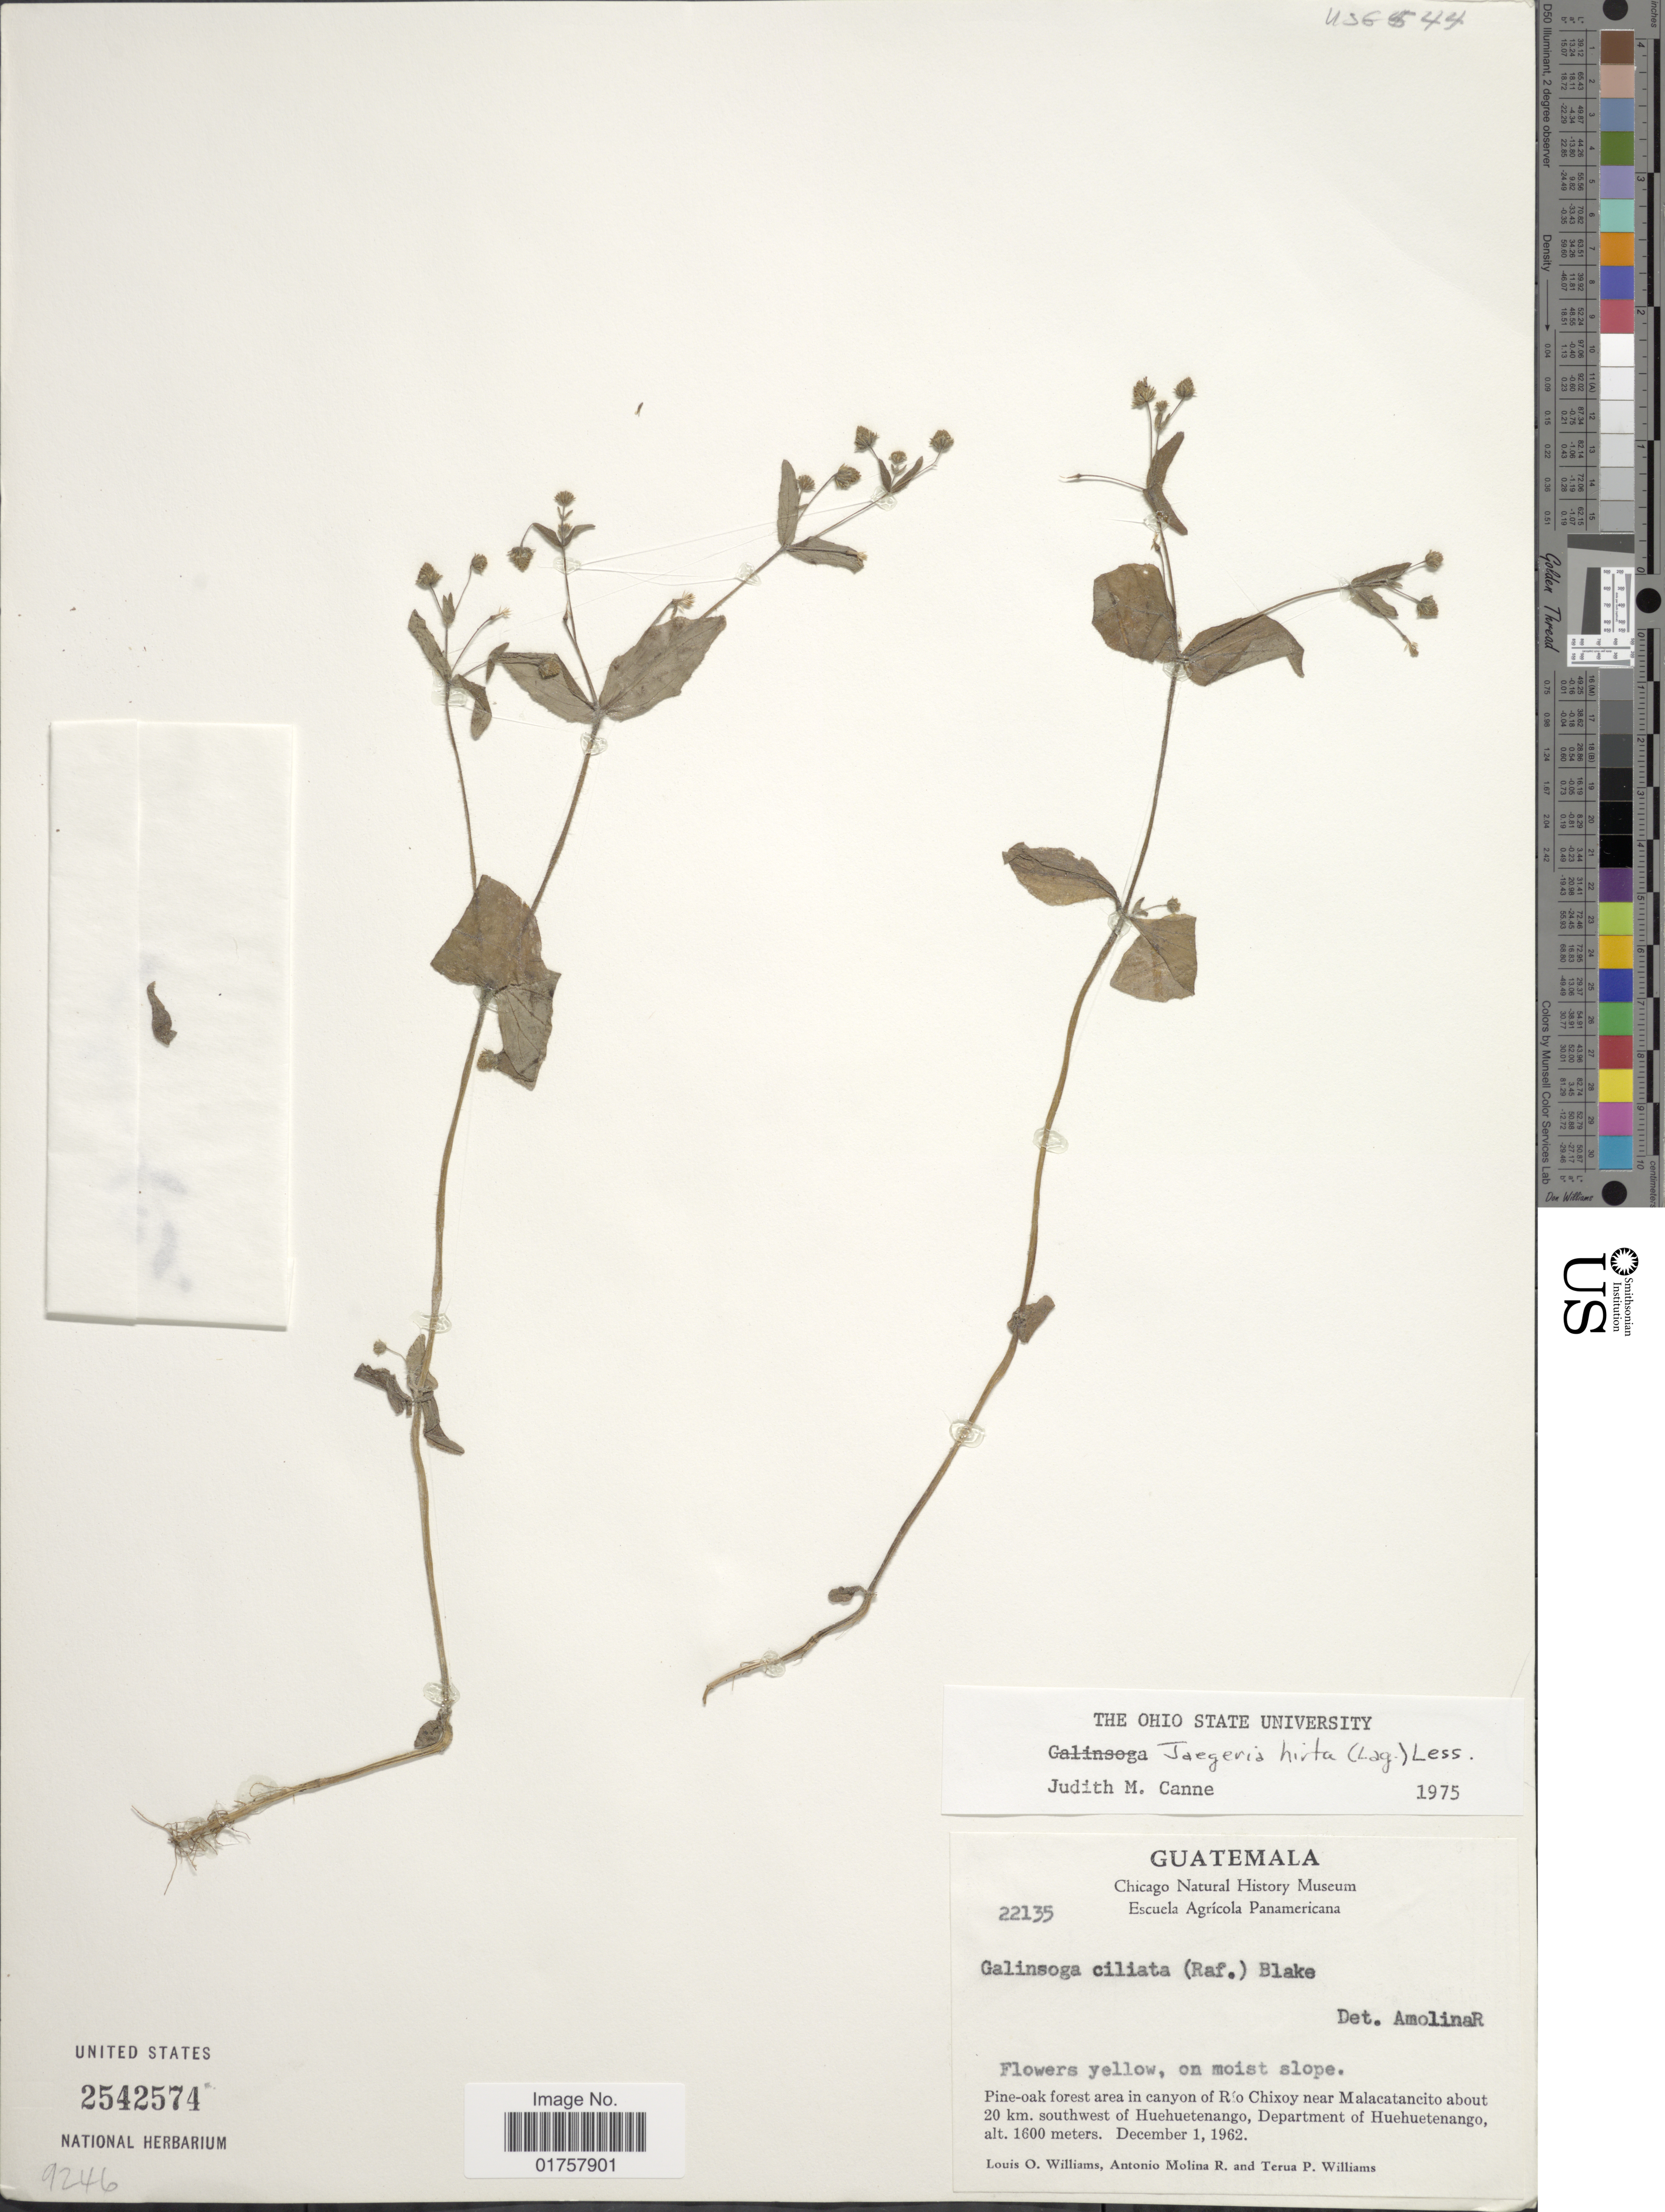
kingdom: Plantae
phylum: Tracheophyta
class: Magnoliopsida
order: Asterales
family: Asteraceae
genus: Jaegeria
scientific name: Jaegeria hirta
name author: (Lag.) Less.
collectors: L. O. Williams, A. Molina R. & T. P. Williams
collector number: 22135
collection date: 1962-12-01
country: Guatemala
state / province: Huehuetenango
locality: Pine-oak forest area in canyon of Río Chixoy near Malacatancito about 20 km. southwest of Huehuetenango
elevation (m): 1600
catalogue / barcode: US 2542574